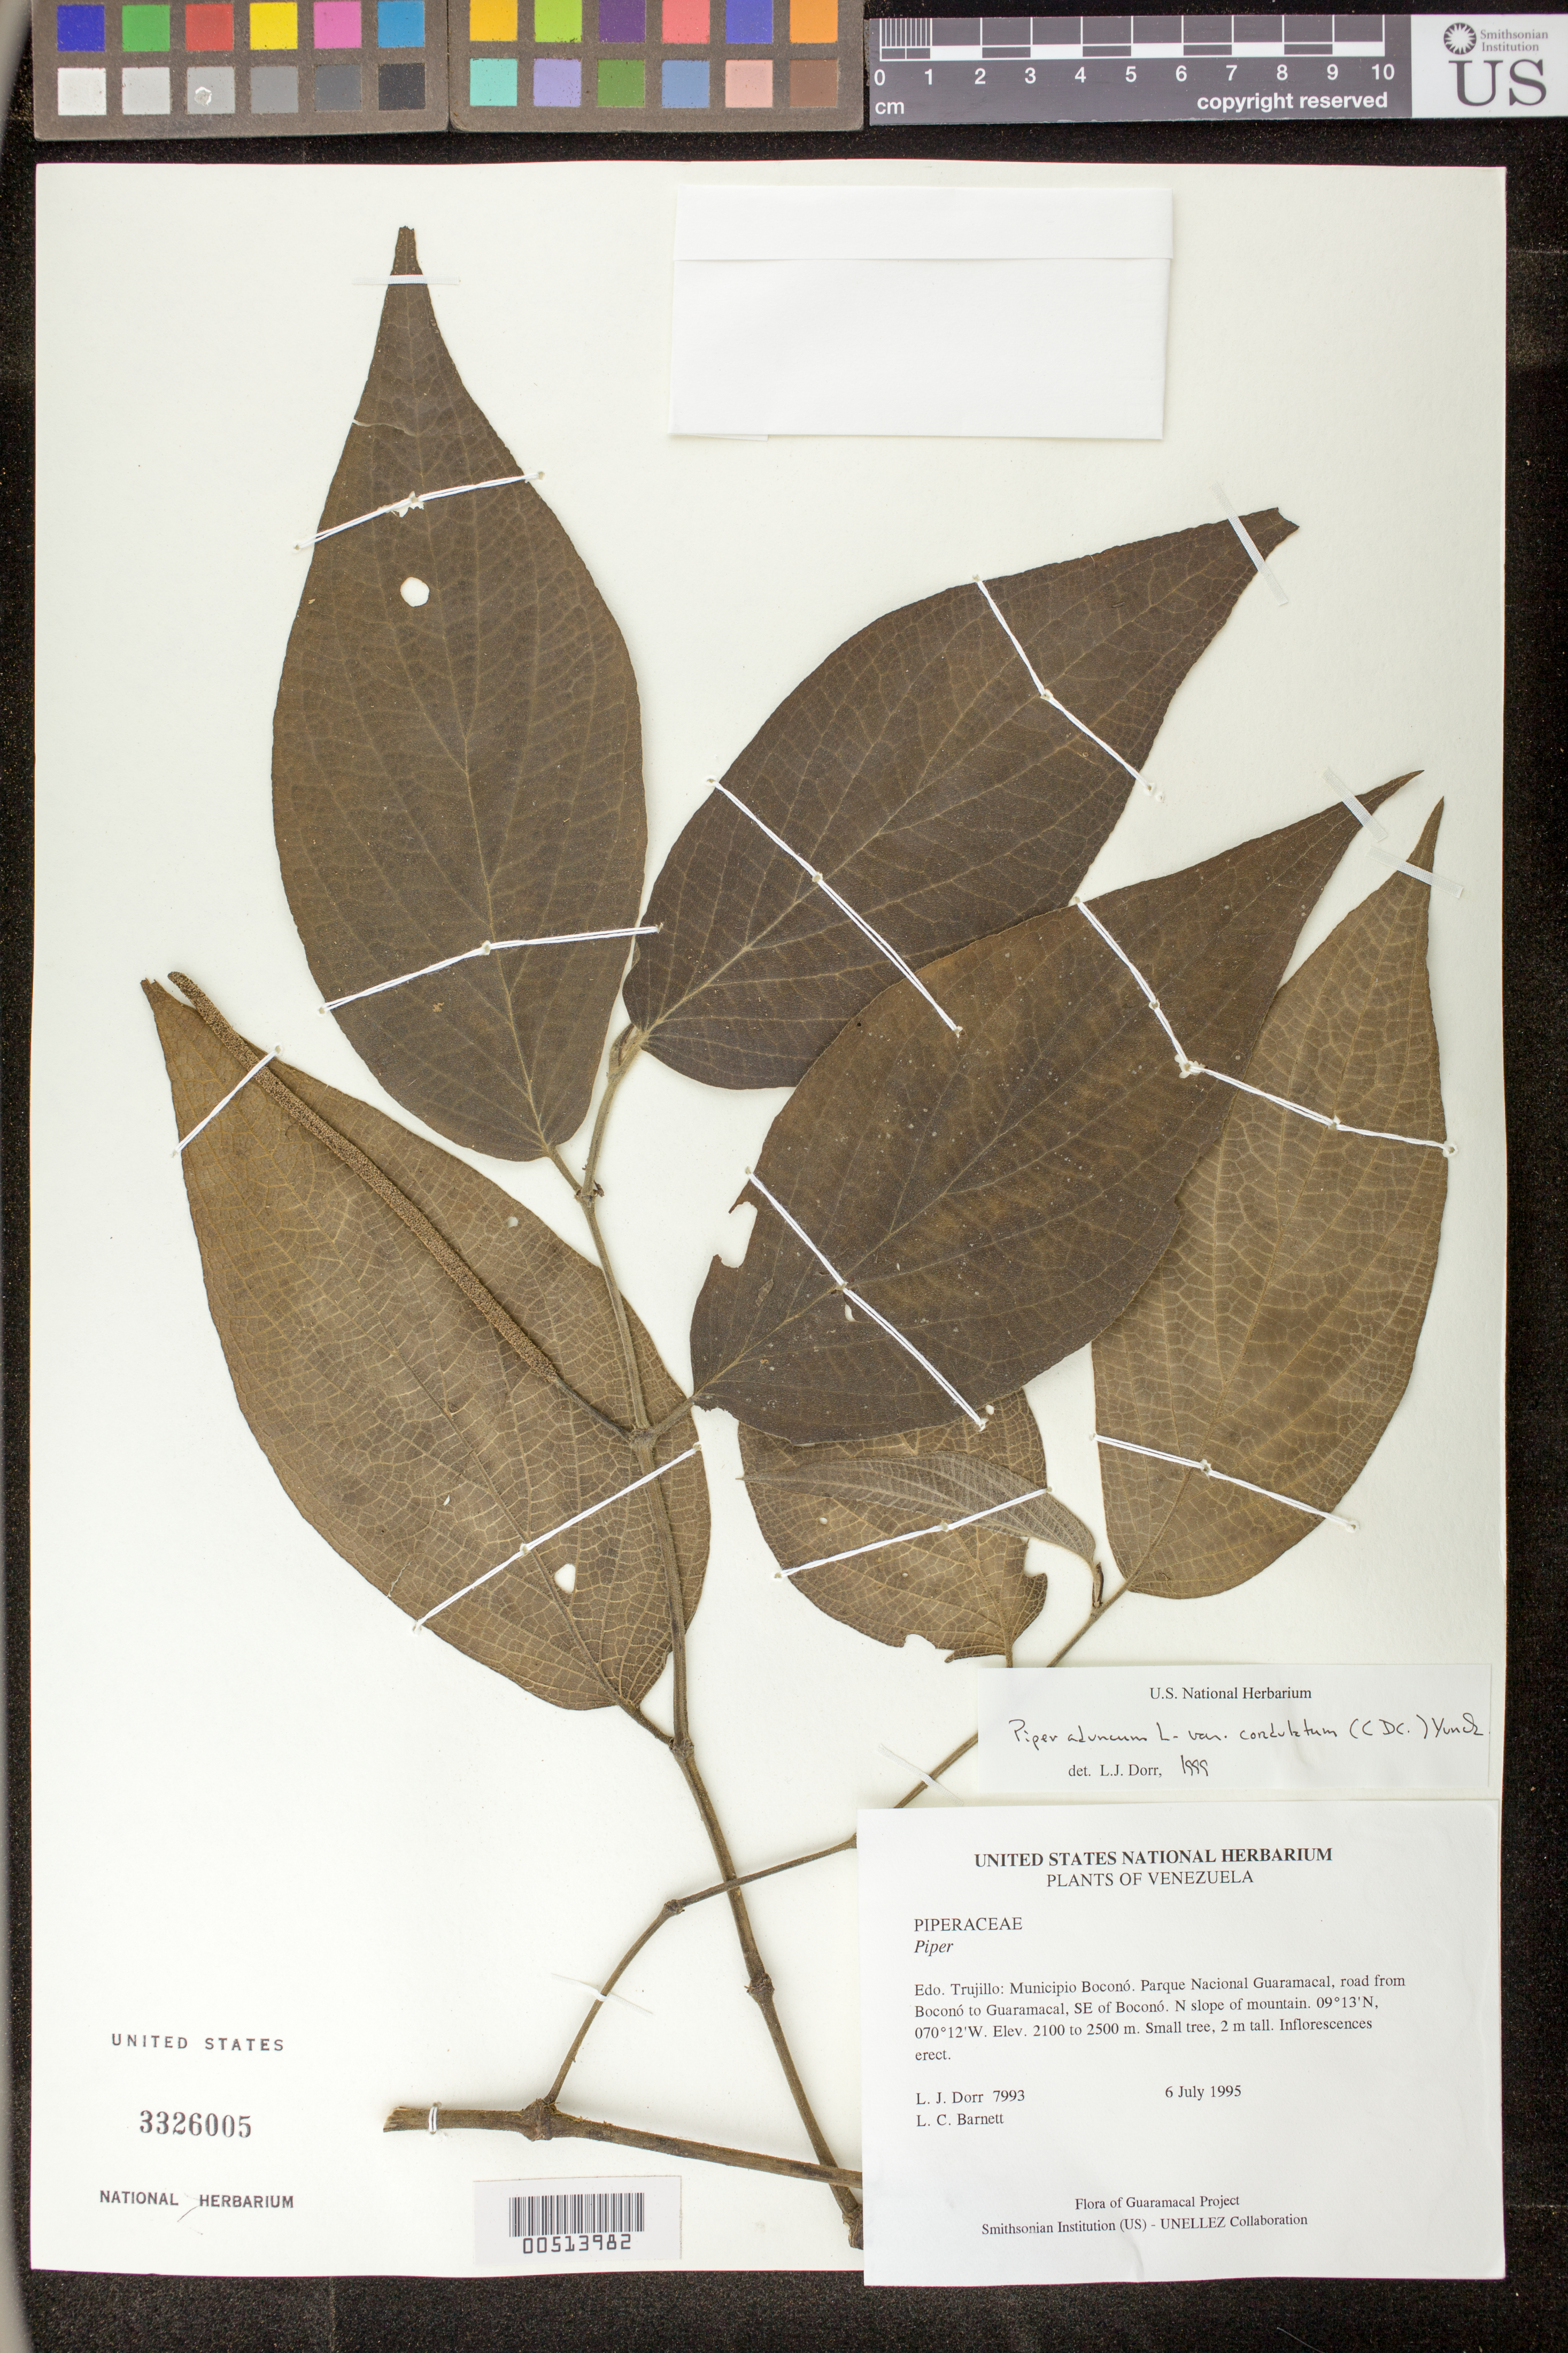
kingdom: Plantae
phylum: Tracheophyta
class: Magnoliopsida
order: Piperales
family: Piperaceae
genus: Piper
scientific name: Piper aduncum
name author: L.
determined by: Dorr, L. J., (BOT), Smithsonian Institution - National Museum of Natural History (UNITED STATES)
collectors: L. J. Dorr & L. C. Barnett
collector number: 7993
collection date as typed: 06 Jul 1995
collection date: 1995-07-06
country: Venezuela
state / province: Trujillo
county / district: Boconó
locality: Parque Nacional Guaramacal, road from Boconó to Guaramacal, SE of Boconó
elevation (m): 2100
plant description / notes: CTES, HUA, NY, PORT, US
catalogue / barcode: US 3326005